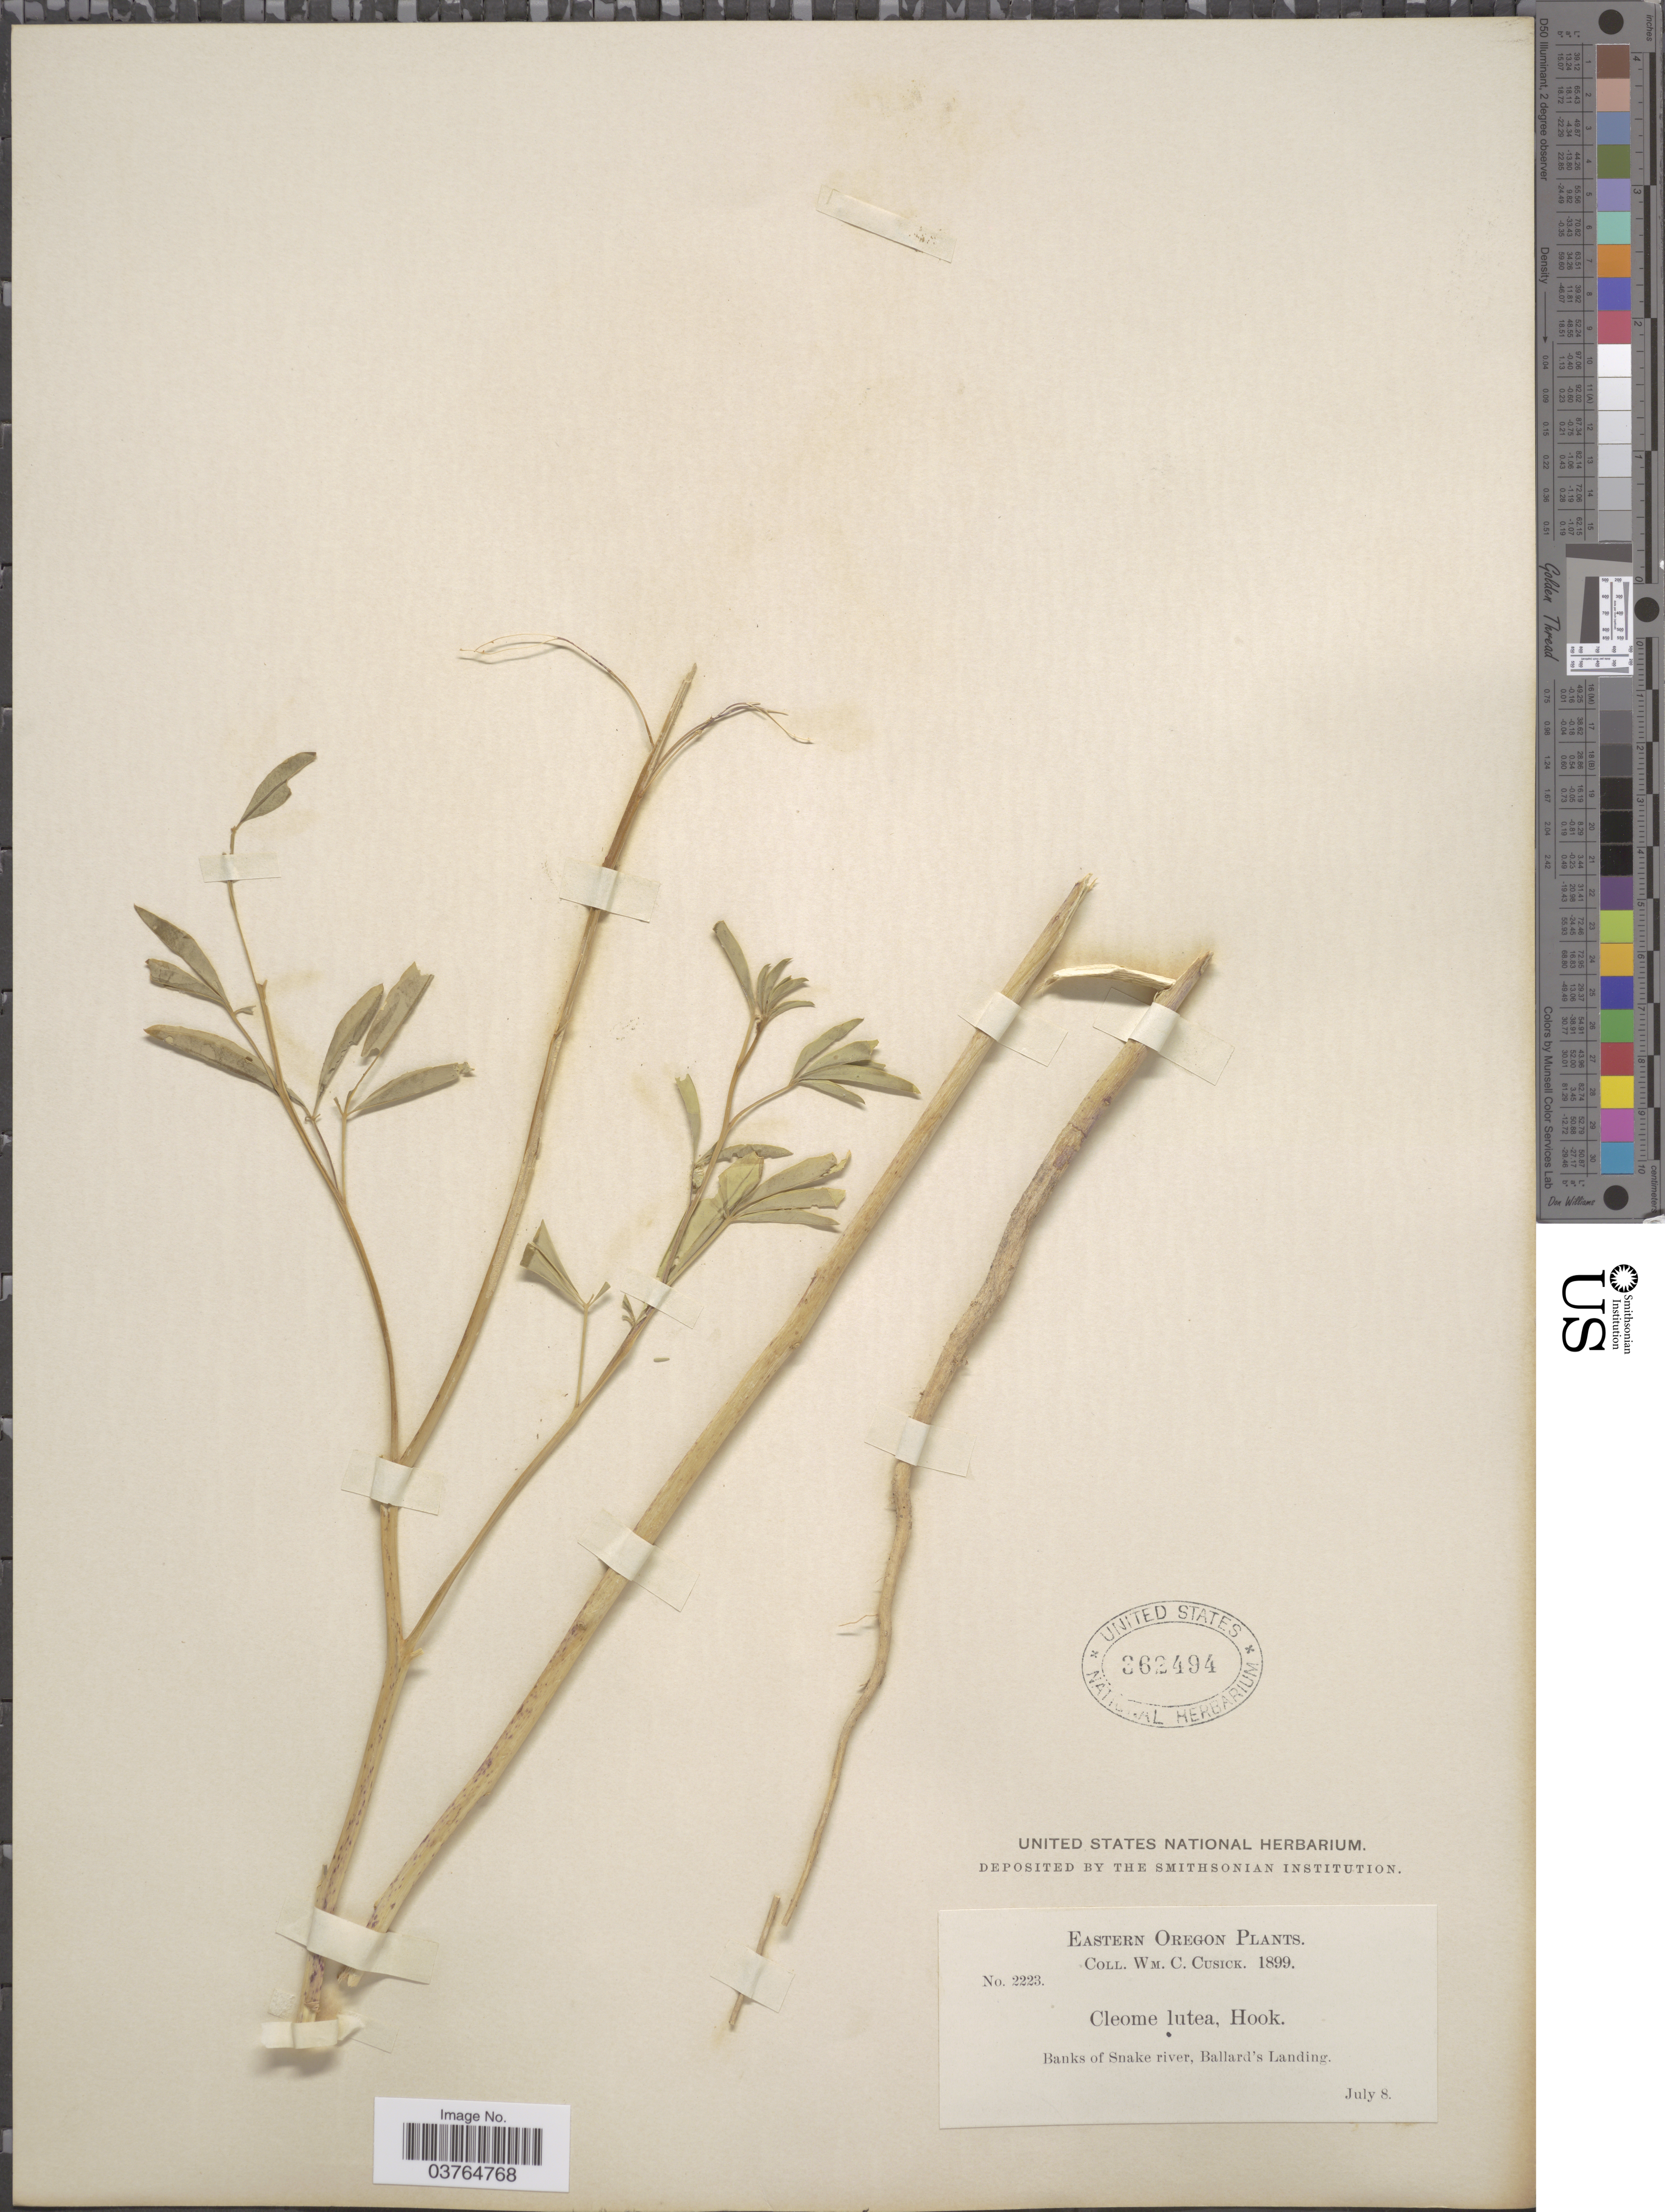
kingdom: Plantae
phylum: Tracheophyta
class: Magnoliopsida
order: Brassicales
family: Cleomaceae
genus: Cleomella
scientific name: Cleomella lutea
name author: (Hook.) Roalson & J.C. Hall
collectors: W. C. Cusick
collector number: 2223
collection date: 1899-07-08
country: United States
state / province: Oregon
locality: Eastern Oregon. Banks of Snake river, Ballard's Landing.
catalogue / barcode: US 362494